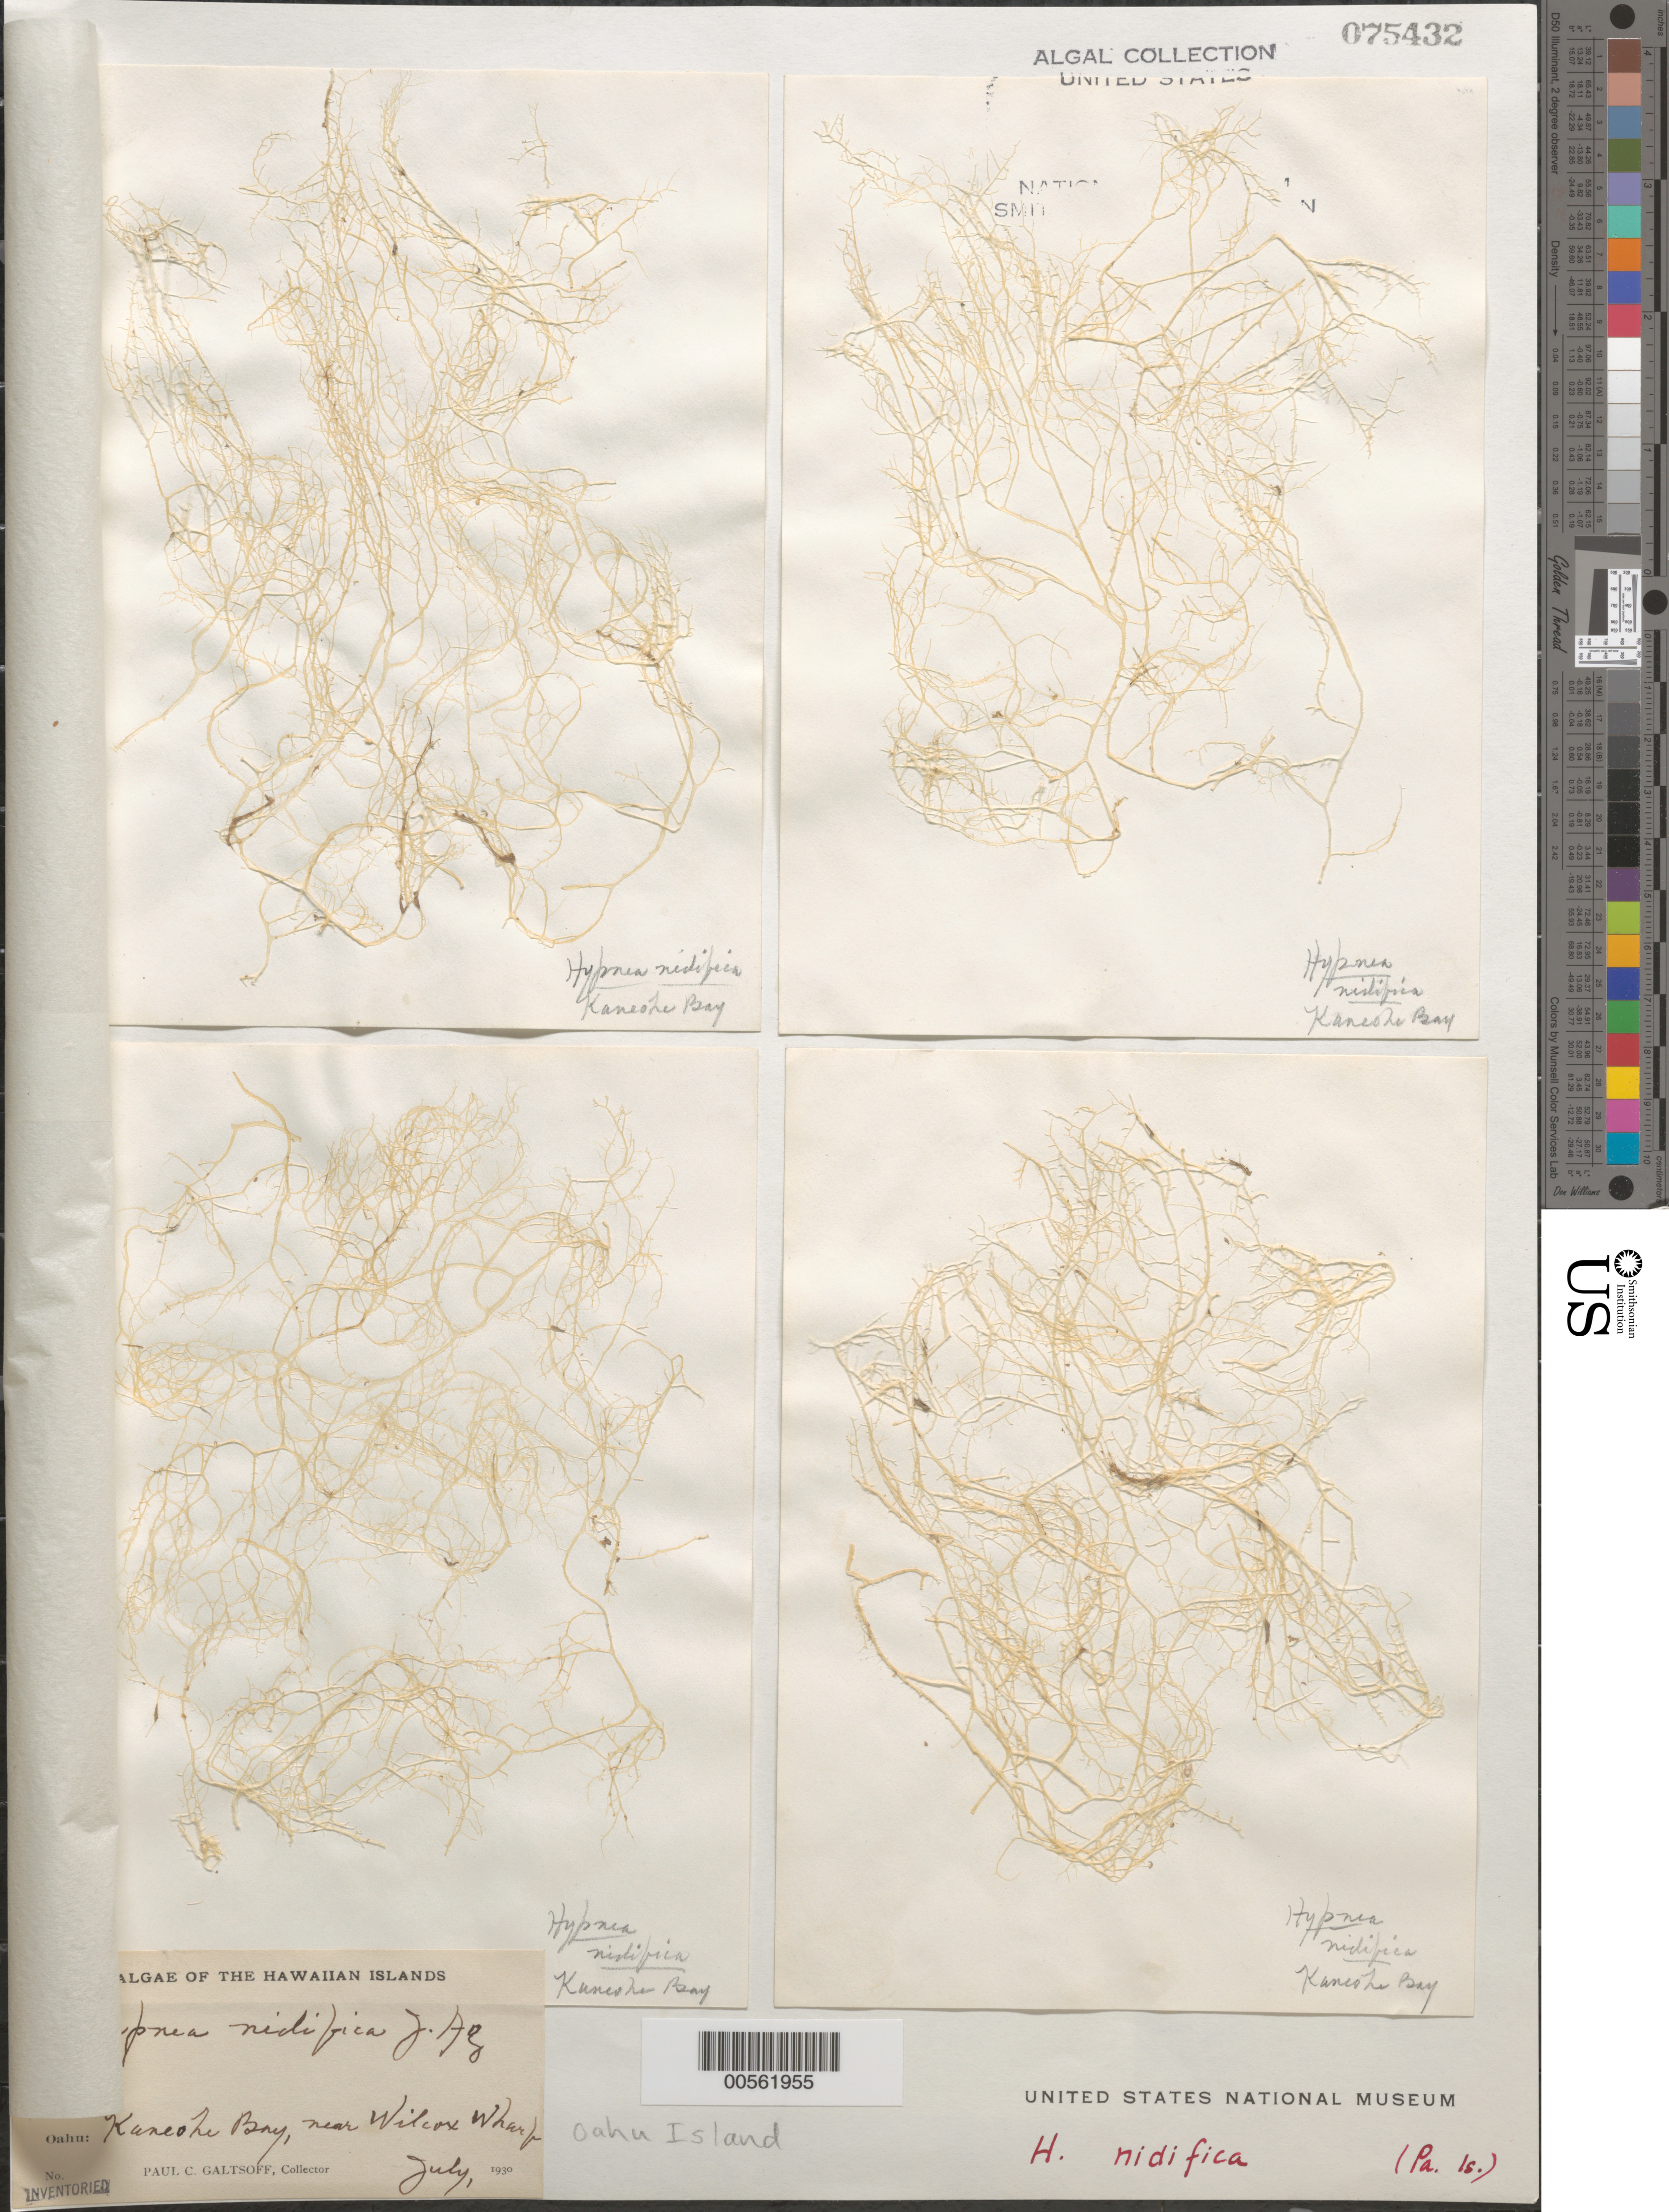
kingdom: Plantae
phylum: Rhodophyta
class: Florideophyceae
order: Gigartinales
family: Cystocloniaceae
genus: Hypnea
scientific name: Hypnea nidifica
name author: J. Agardh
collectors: P. Galtsoff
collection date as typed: Jul 1930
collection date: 1930-07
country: United States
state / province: Hawaii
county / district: Honolulu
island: Oahu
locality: Kaneohe Bay near Wilcox wharf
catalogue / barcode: US 75432